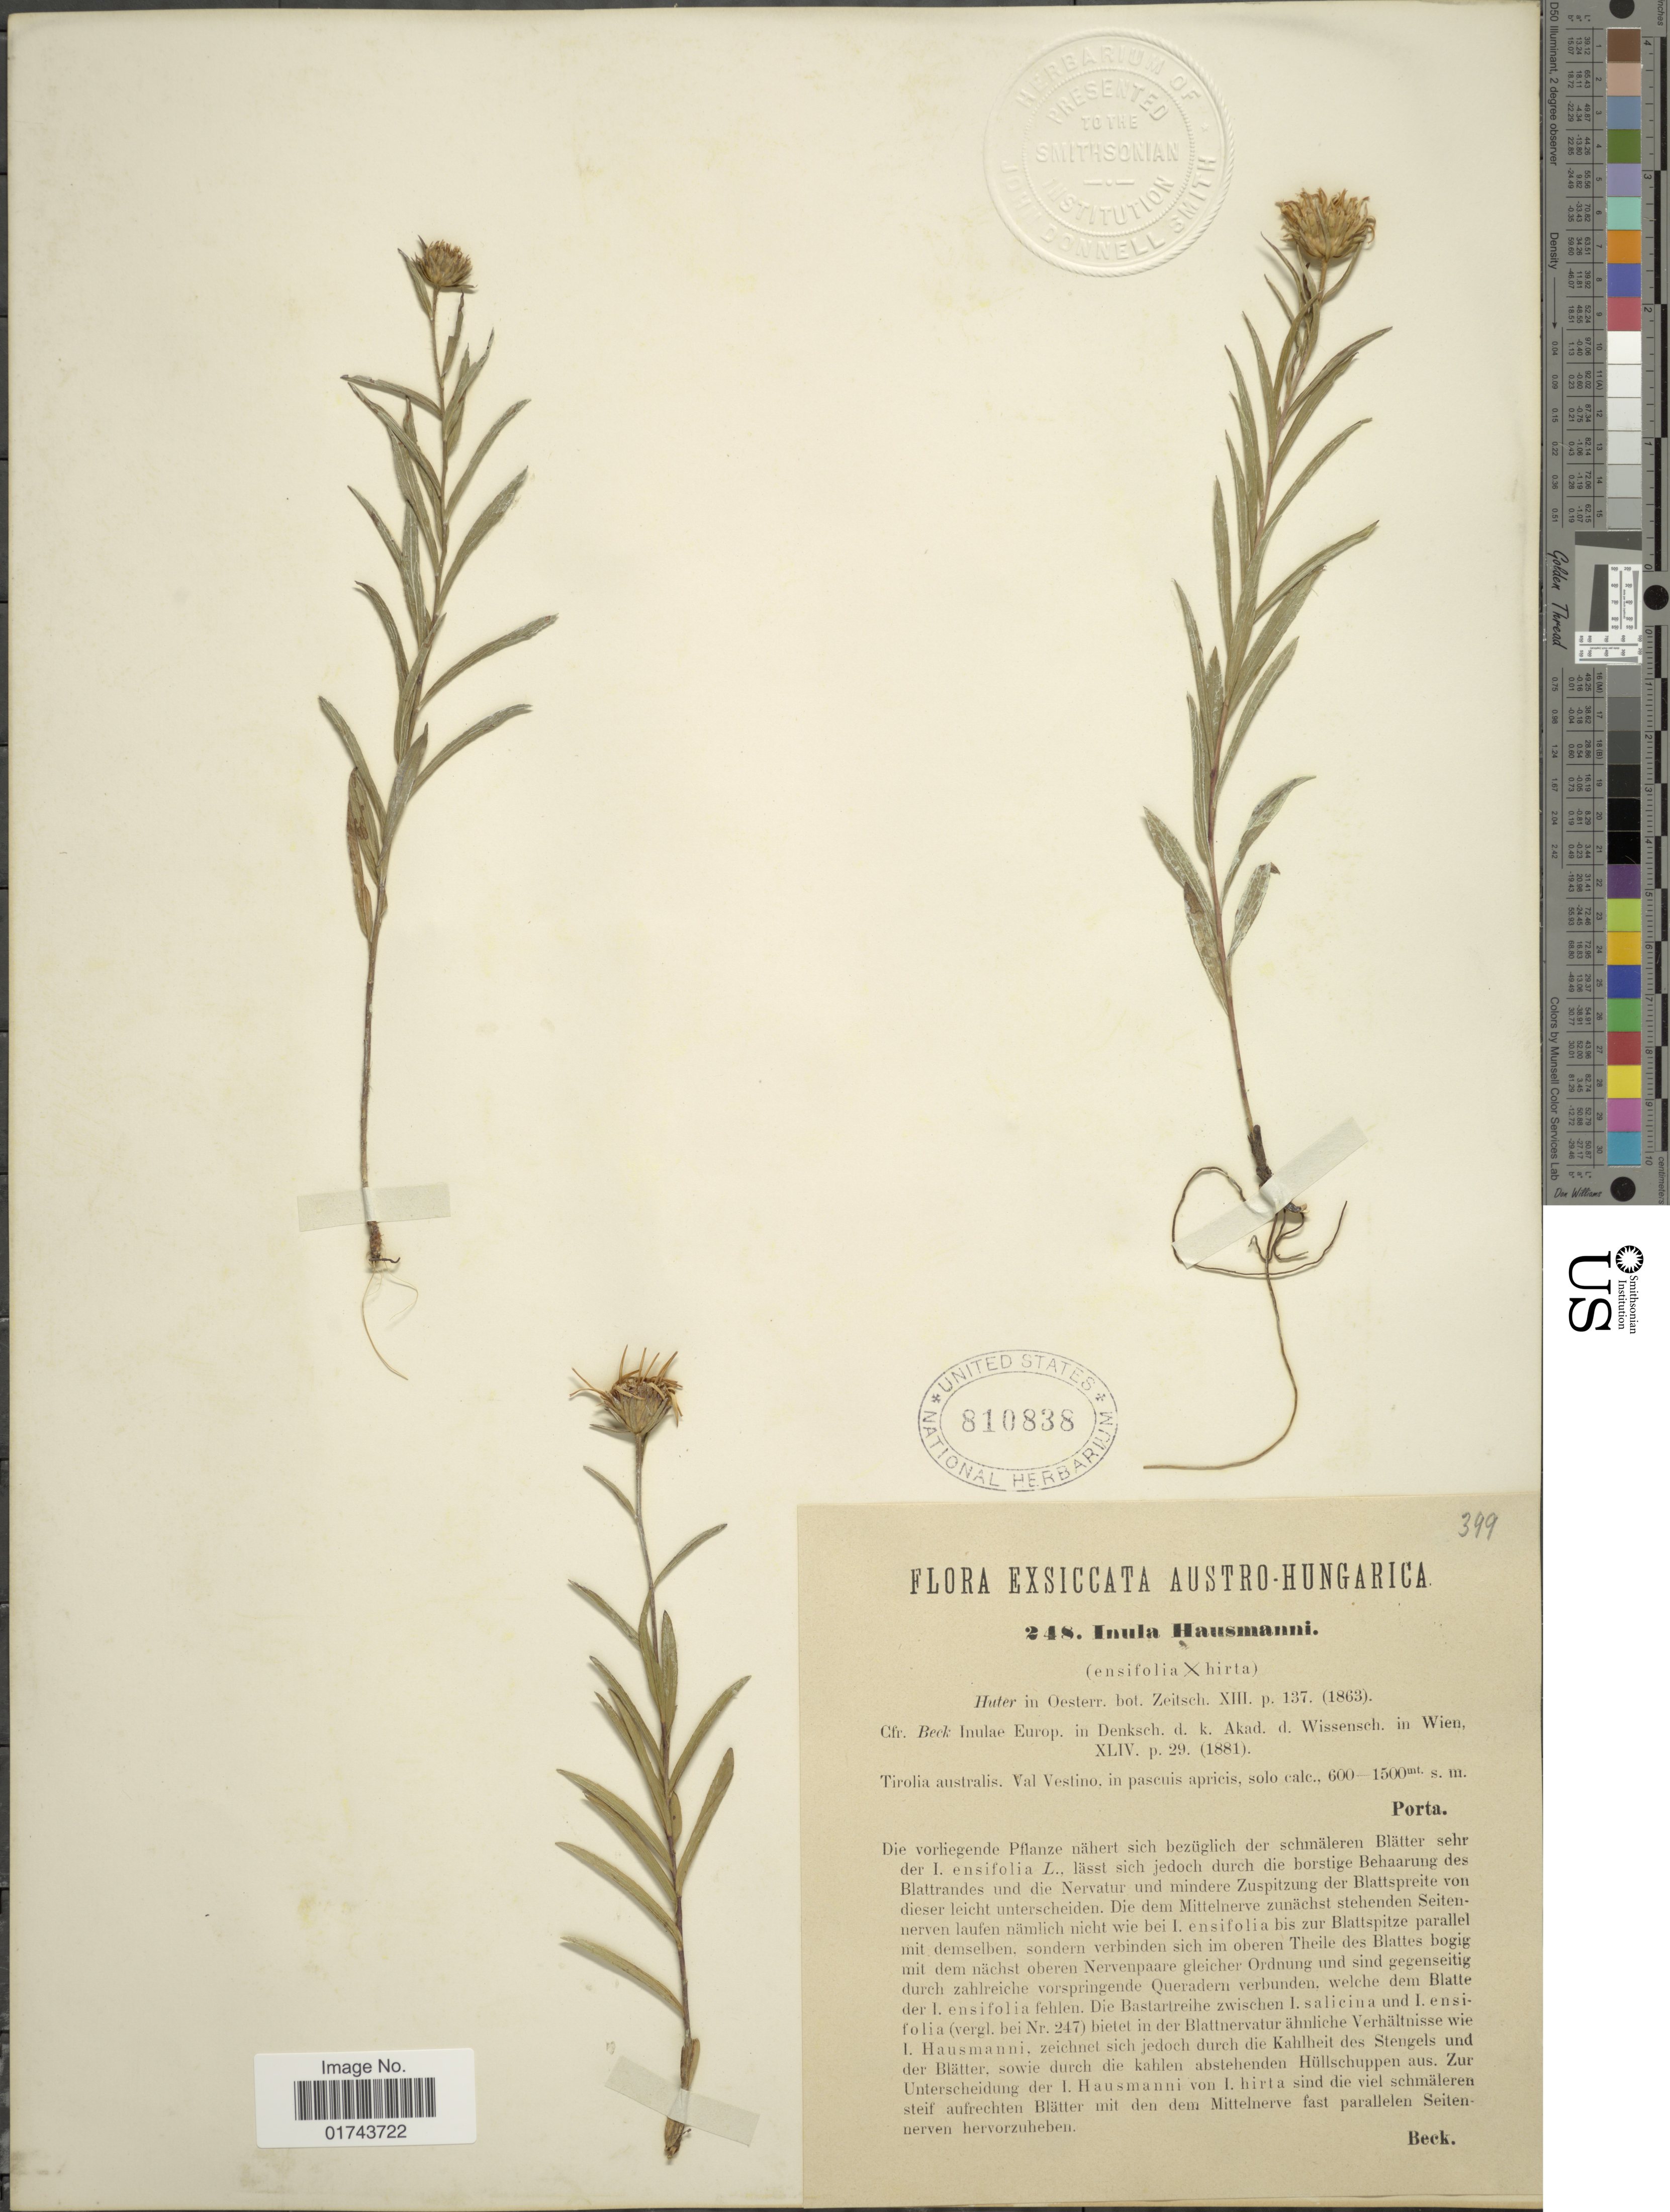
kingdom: Plantae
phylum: Tracheophyta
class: Magnoliopsida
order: Asterales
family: Asteraceae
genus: Inula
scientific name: Inula hausmanni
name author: Huter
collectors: P. Porta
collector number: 248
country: Austria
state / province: Tirol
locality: Tirolia australis, Val Vestino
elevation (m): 600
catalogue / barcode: US 810838